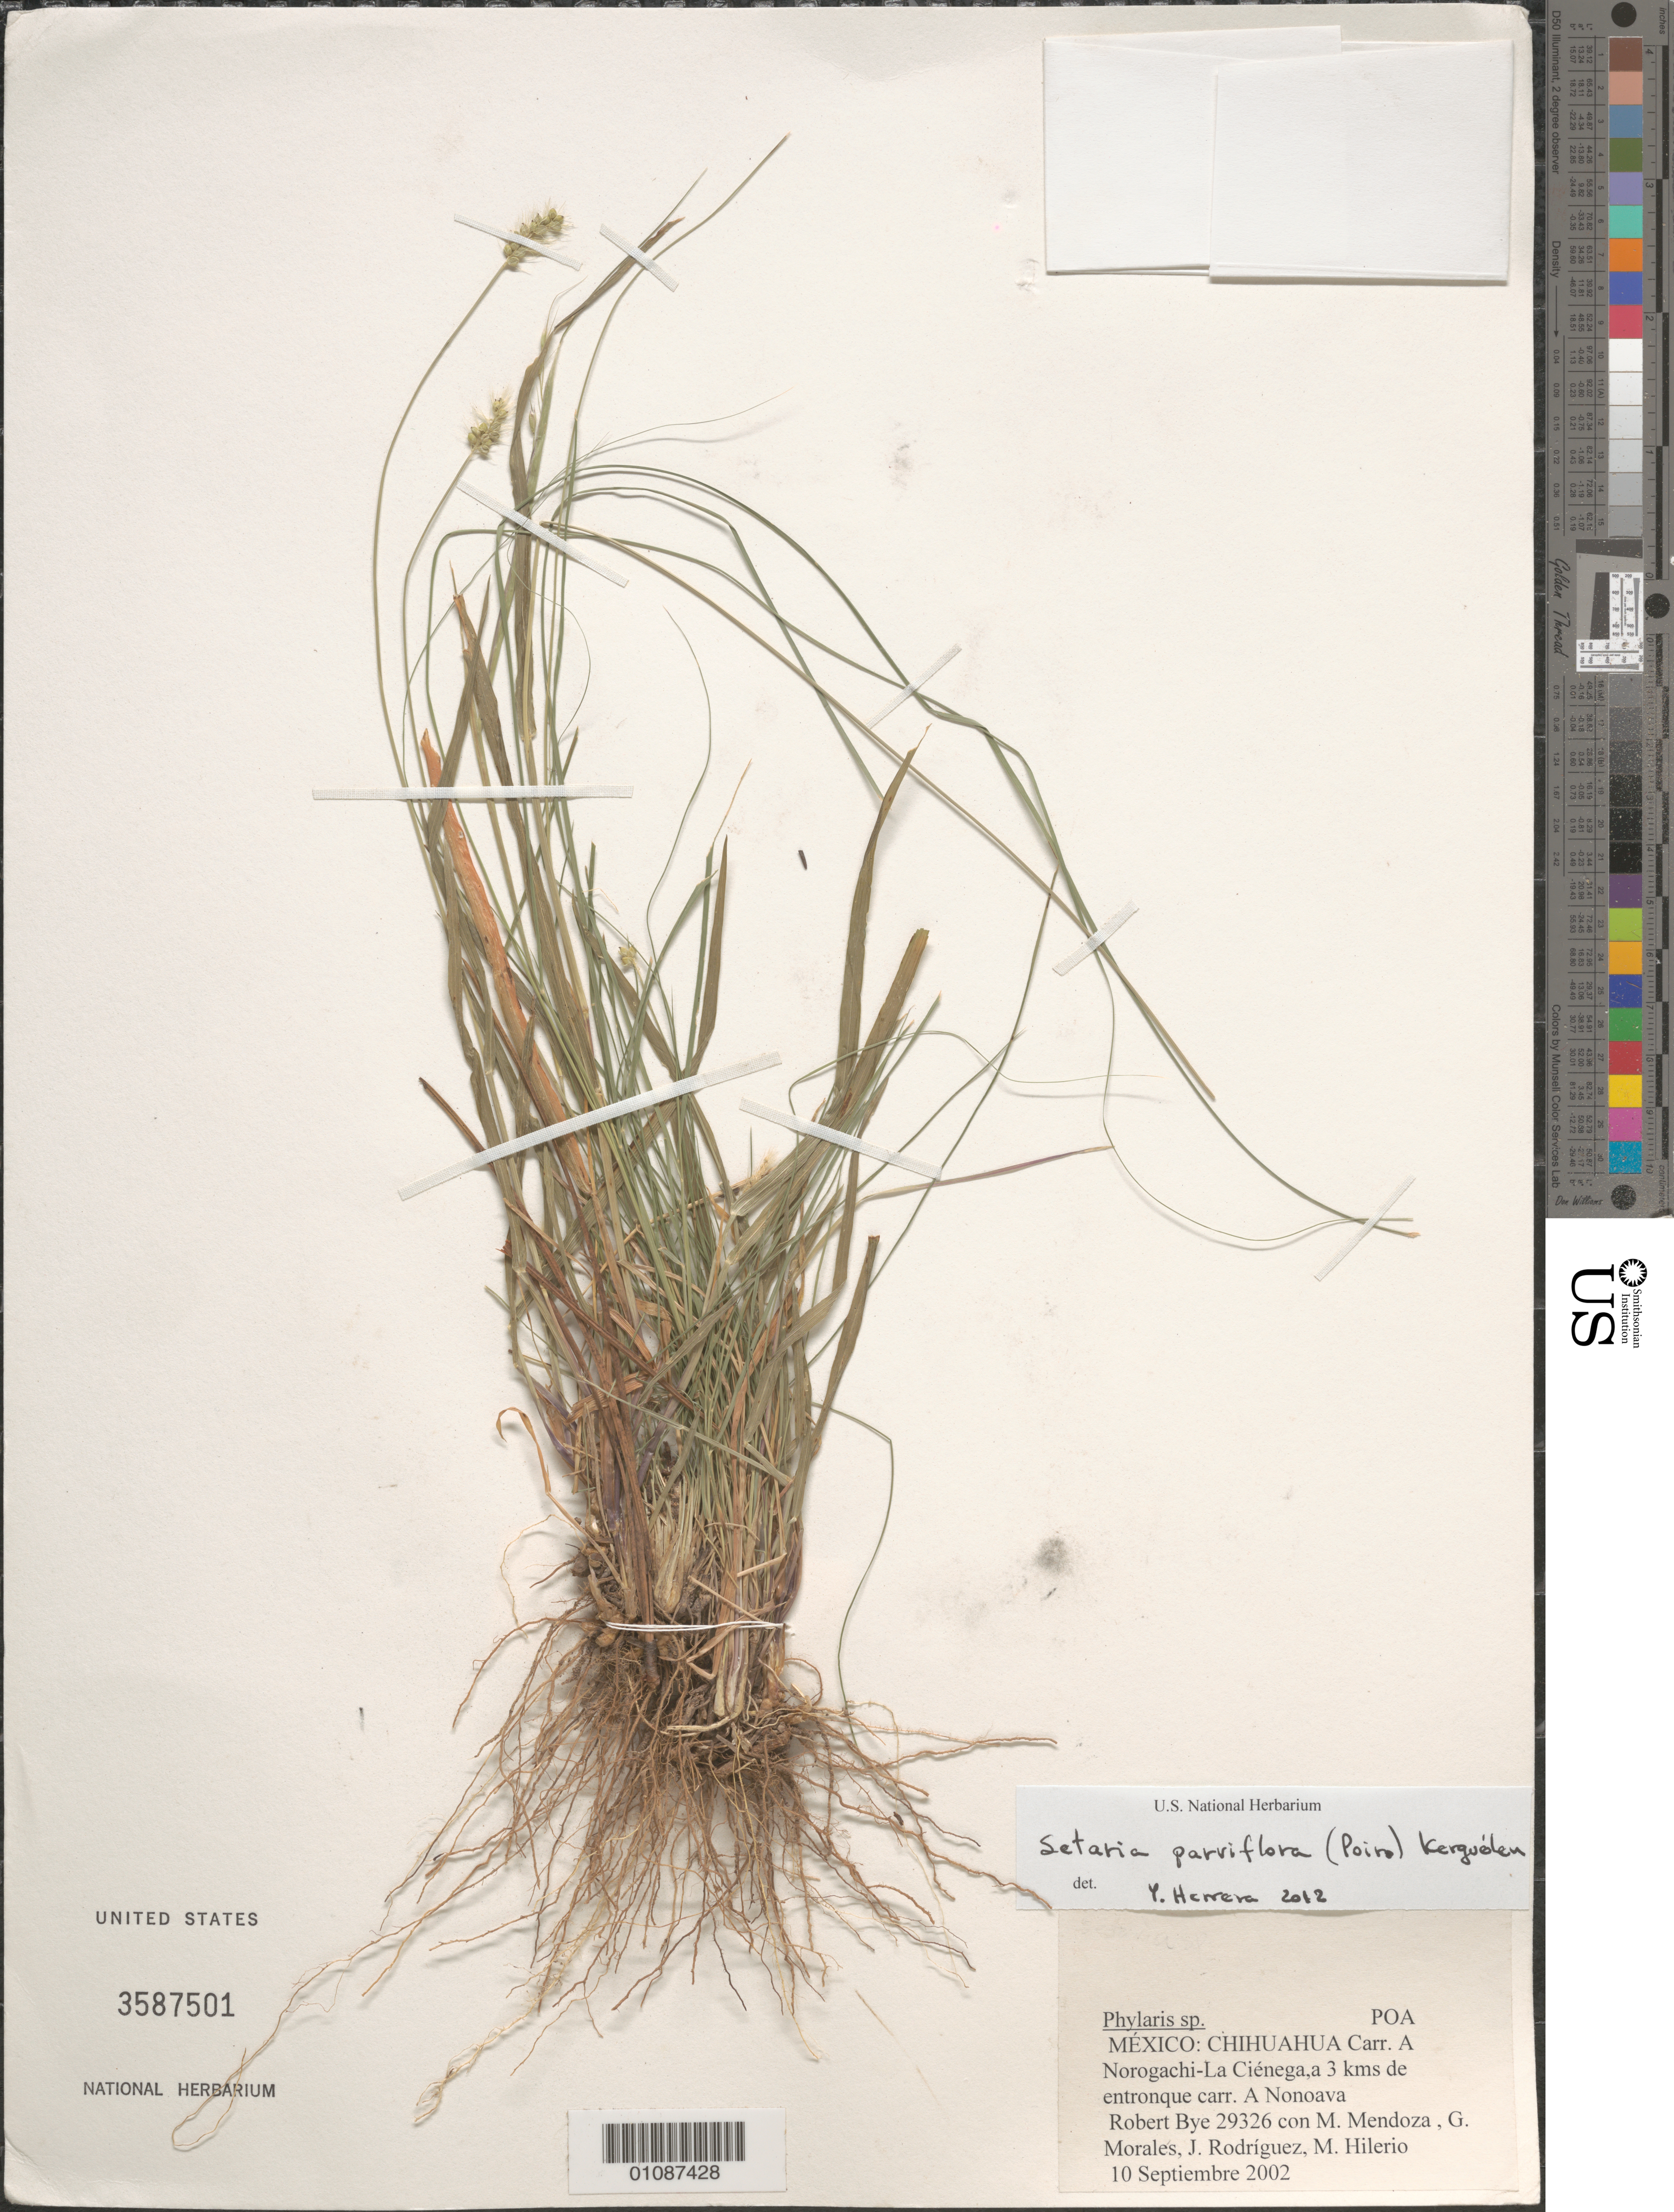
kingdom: Plantae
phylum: Tracheophyta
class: Liliopsida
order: Poales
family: Poaceae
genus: Setaria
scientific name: Setaria parviflora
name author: (Poir.) Kerguélen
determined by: Herrera Arrieta, Y., (CIIDIR), Instituto Politecnico Nacional (MEXICO)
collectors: R. A. Bye, M. Mendoza Garcia, G. Morales, J. Rodríguez & M. Hilerio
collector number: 29326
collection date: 2002-09-10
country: Mexico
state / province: Chihuahua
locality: Carr. a Norogachi-La Cienega, a 3 kms de entronque carr. a Nonoava.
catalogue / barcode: US 3587501